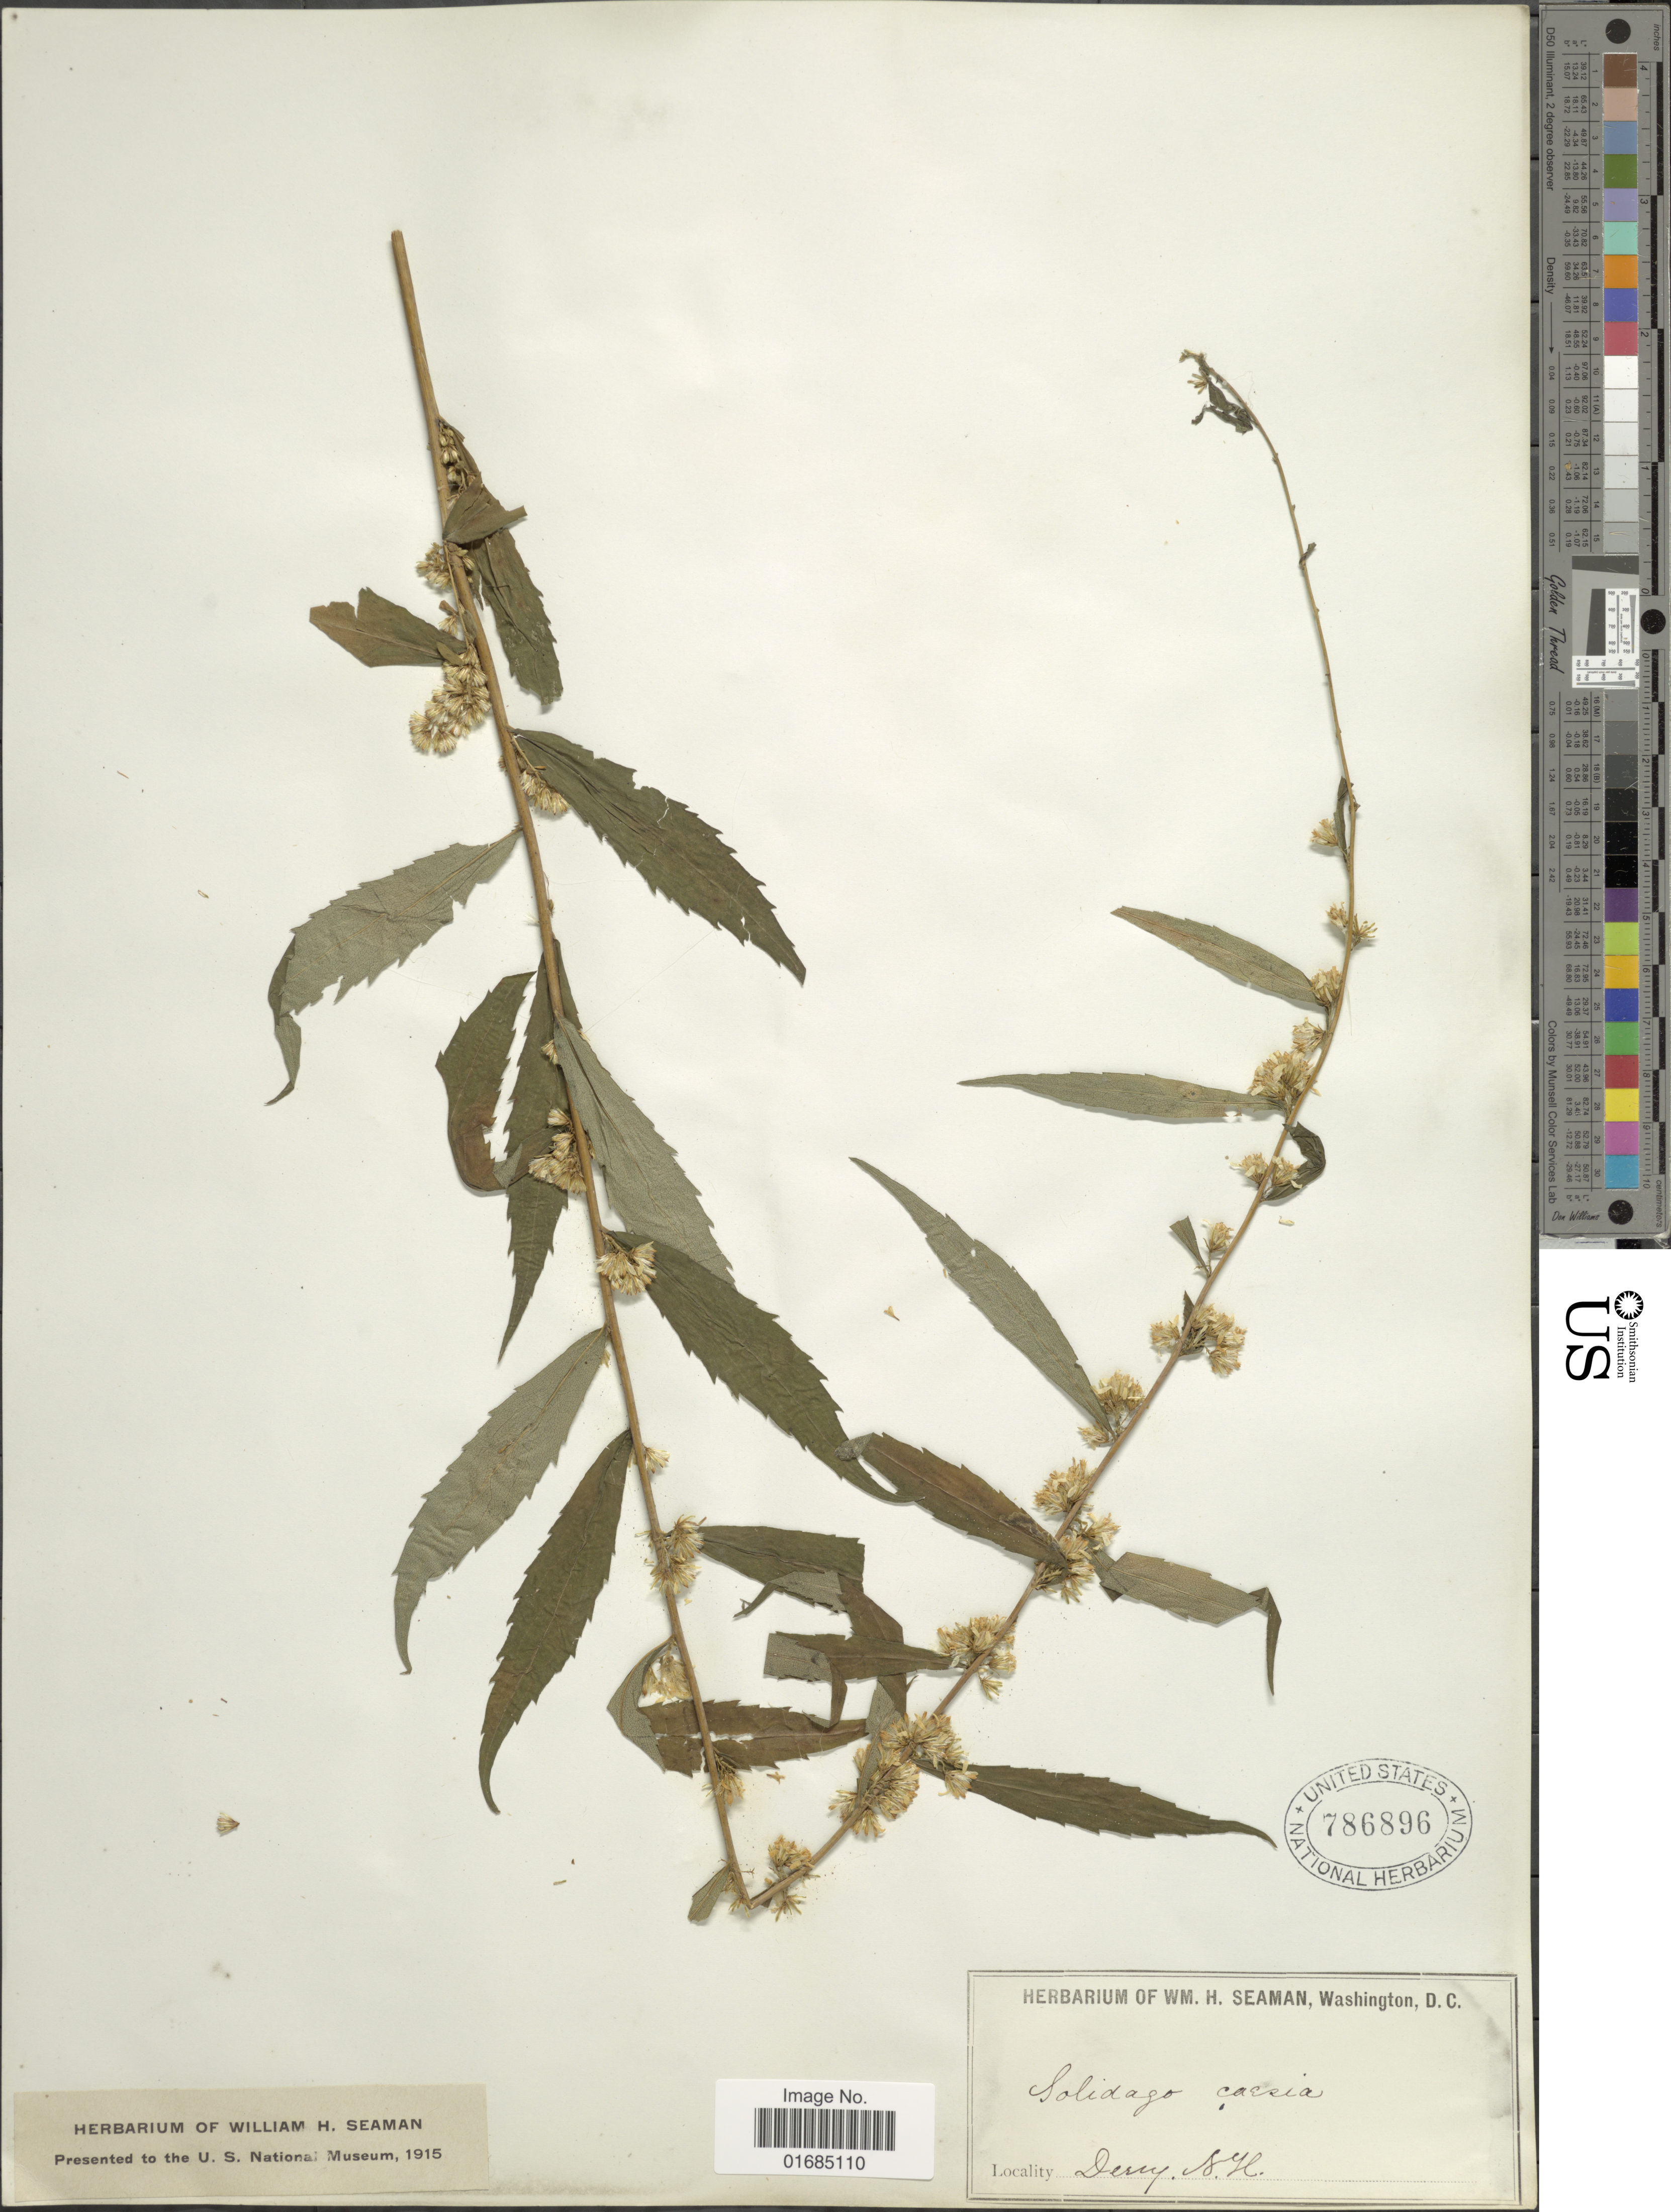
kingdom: Plantae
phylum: Tracheophyta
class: Magnoliopsida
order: Asterales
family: Asteraceae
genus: Solidago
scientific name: Solidago caesia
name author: L.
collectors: ex herb. Seaman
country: United States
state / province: New Hampshire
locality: Derry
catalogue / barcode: US 786896